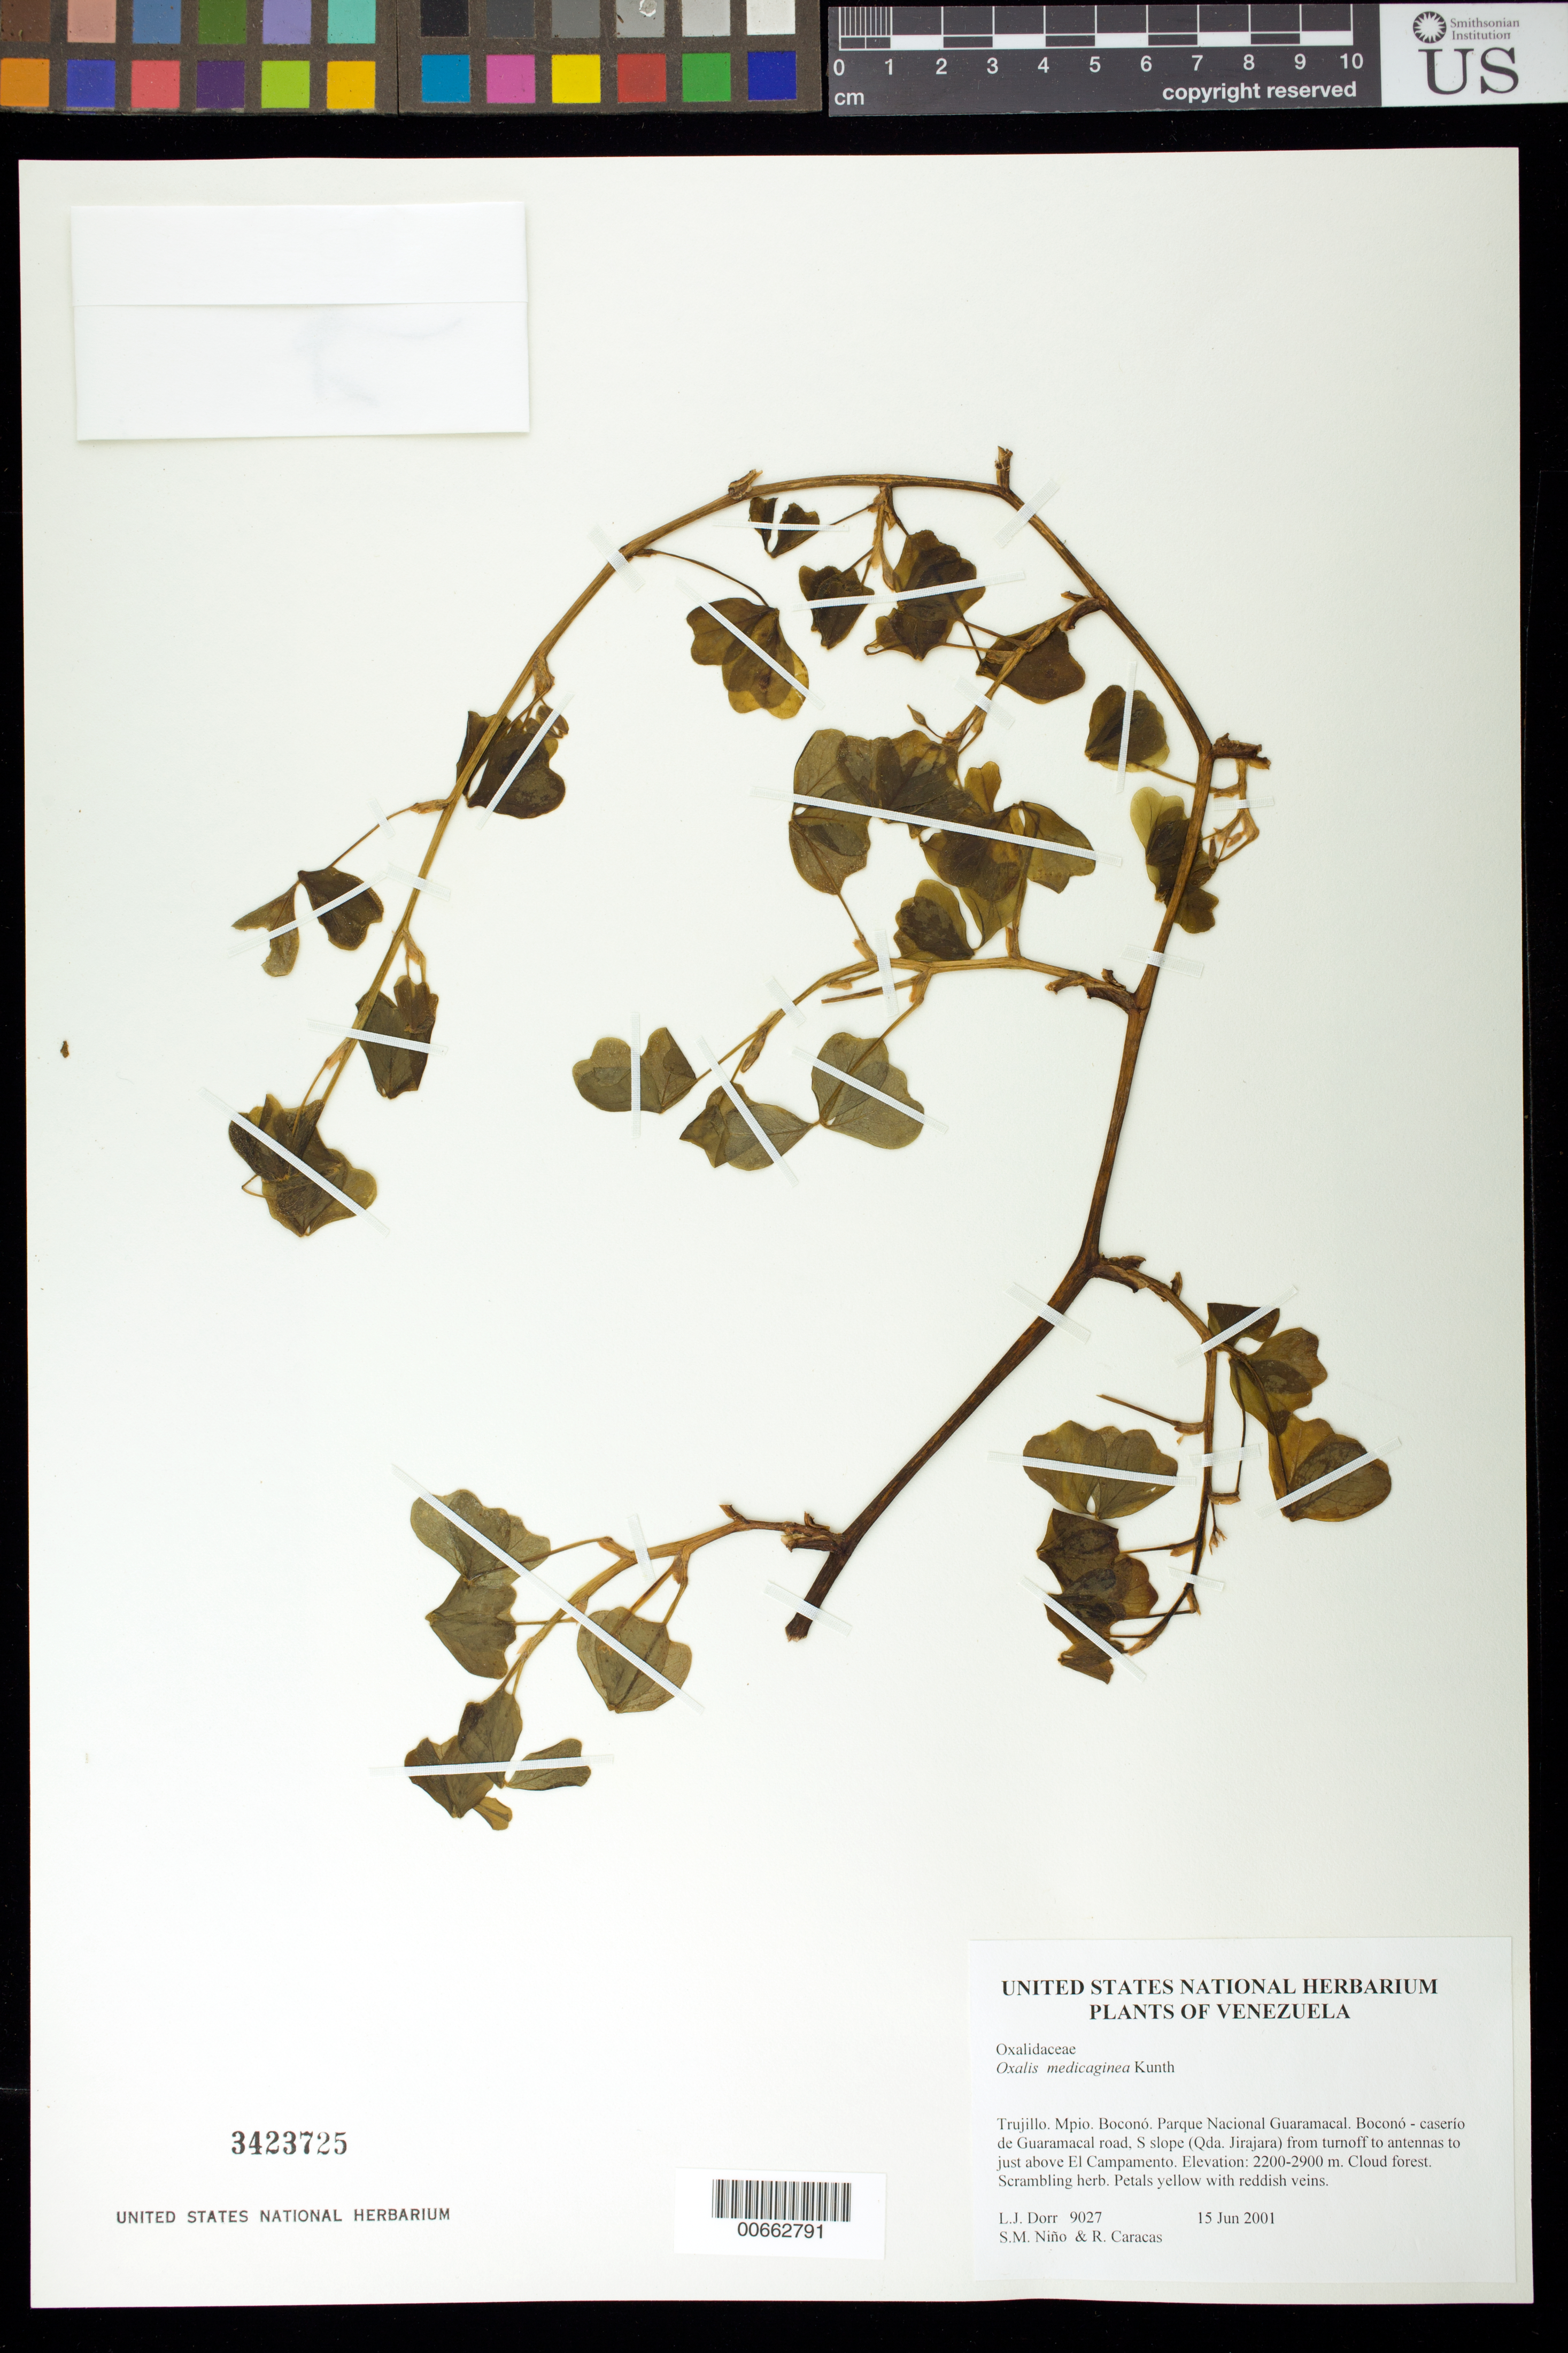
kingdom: Plantae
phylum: Tracheophyta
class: Magnoliopsida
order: Oxalidales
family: Oxalidaceae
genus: Oxalis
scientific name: Oxalis medicaginea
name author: Kunth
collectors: L. J. Dorr, S. M. Niño & R. Caracas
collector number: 9027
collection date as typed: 15 Jun 2001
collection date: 2001-06-15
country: Venezuela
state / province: Trujillo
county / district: Boconó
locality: Parque Nacional Guaramacal. Boconó-caserío de Guaramacal road, S slope (Qda. Jirajara) from turnoff to antennas to just above El Campamento.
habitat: Cloud forest.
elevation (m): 2200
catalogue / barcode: US 3423725